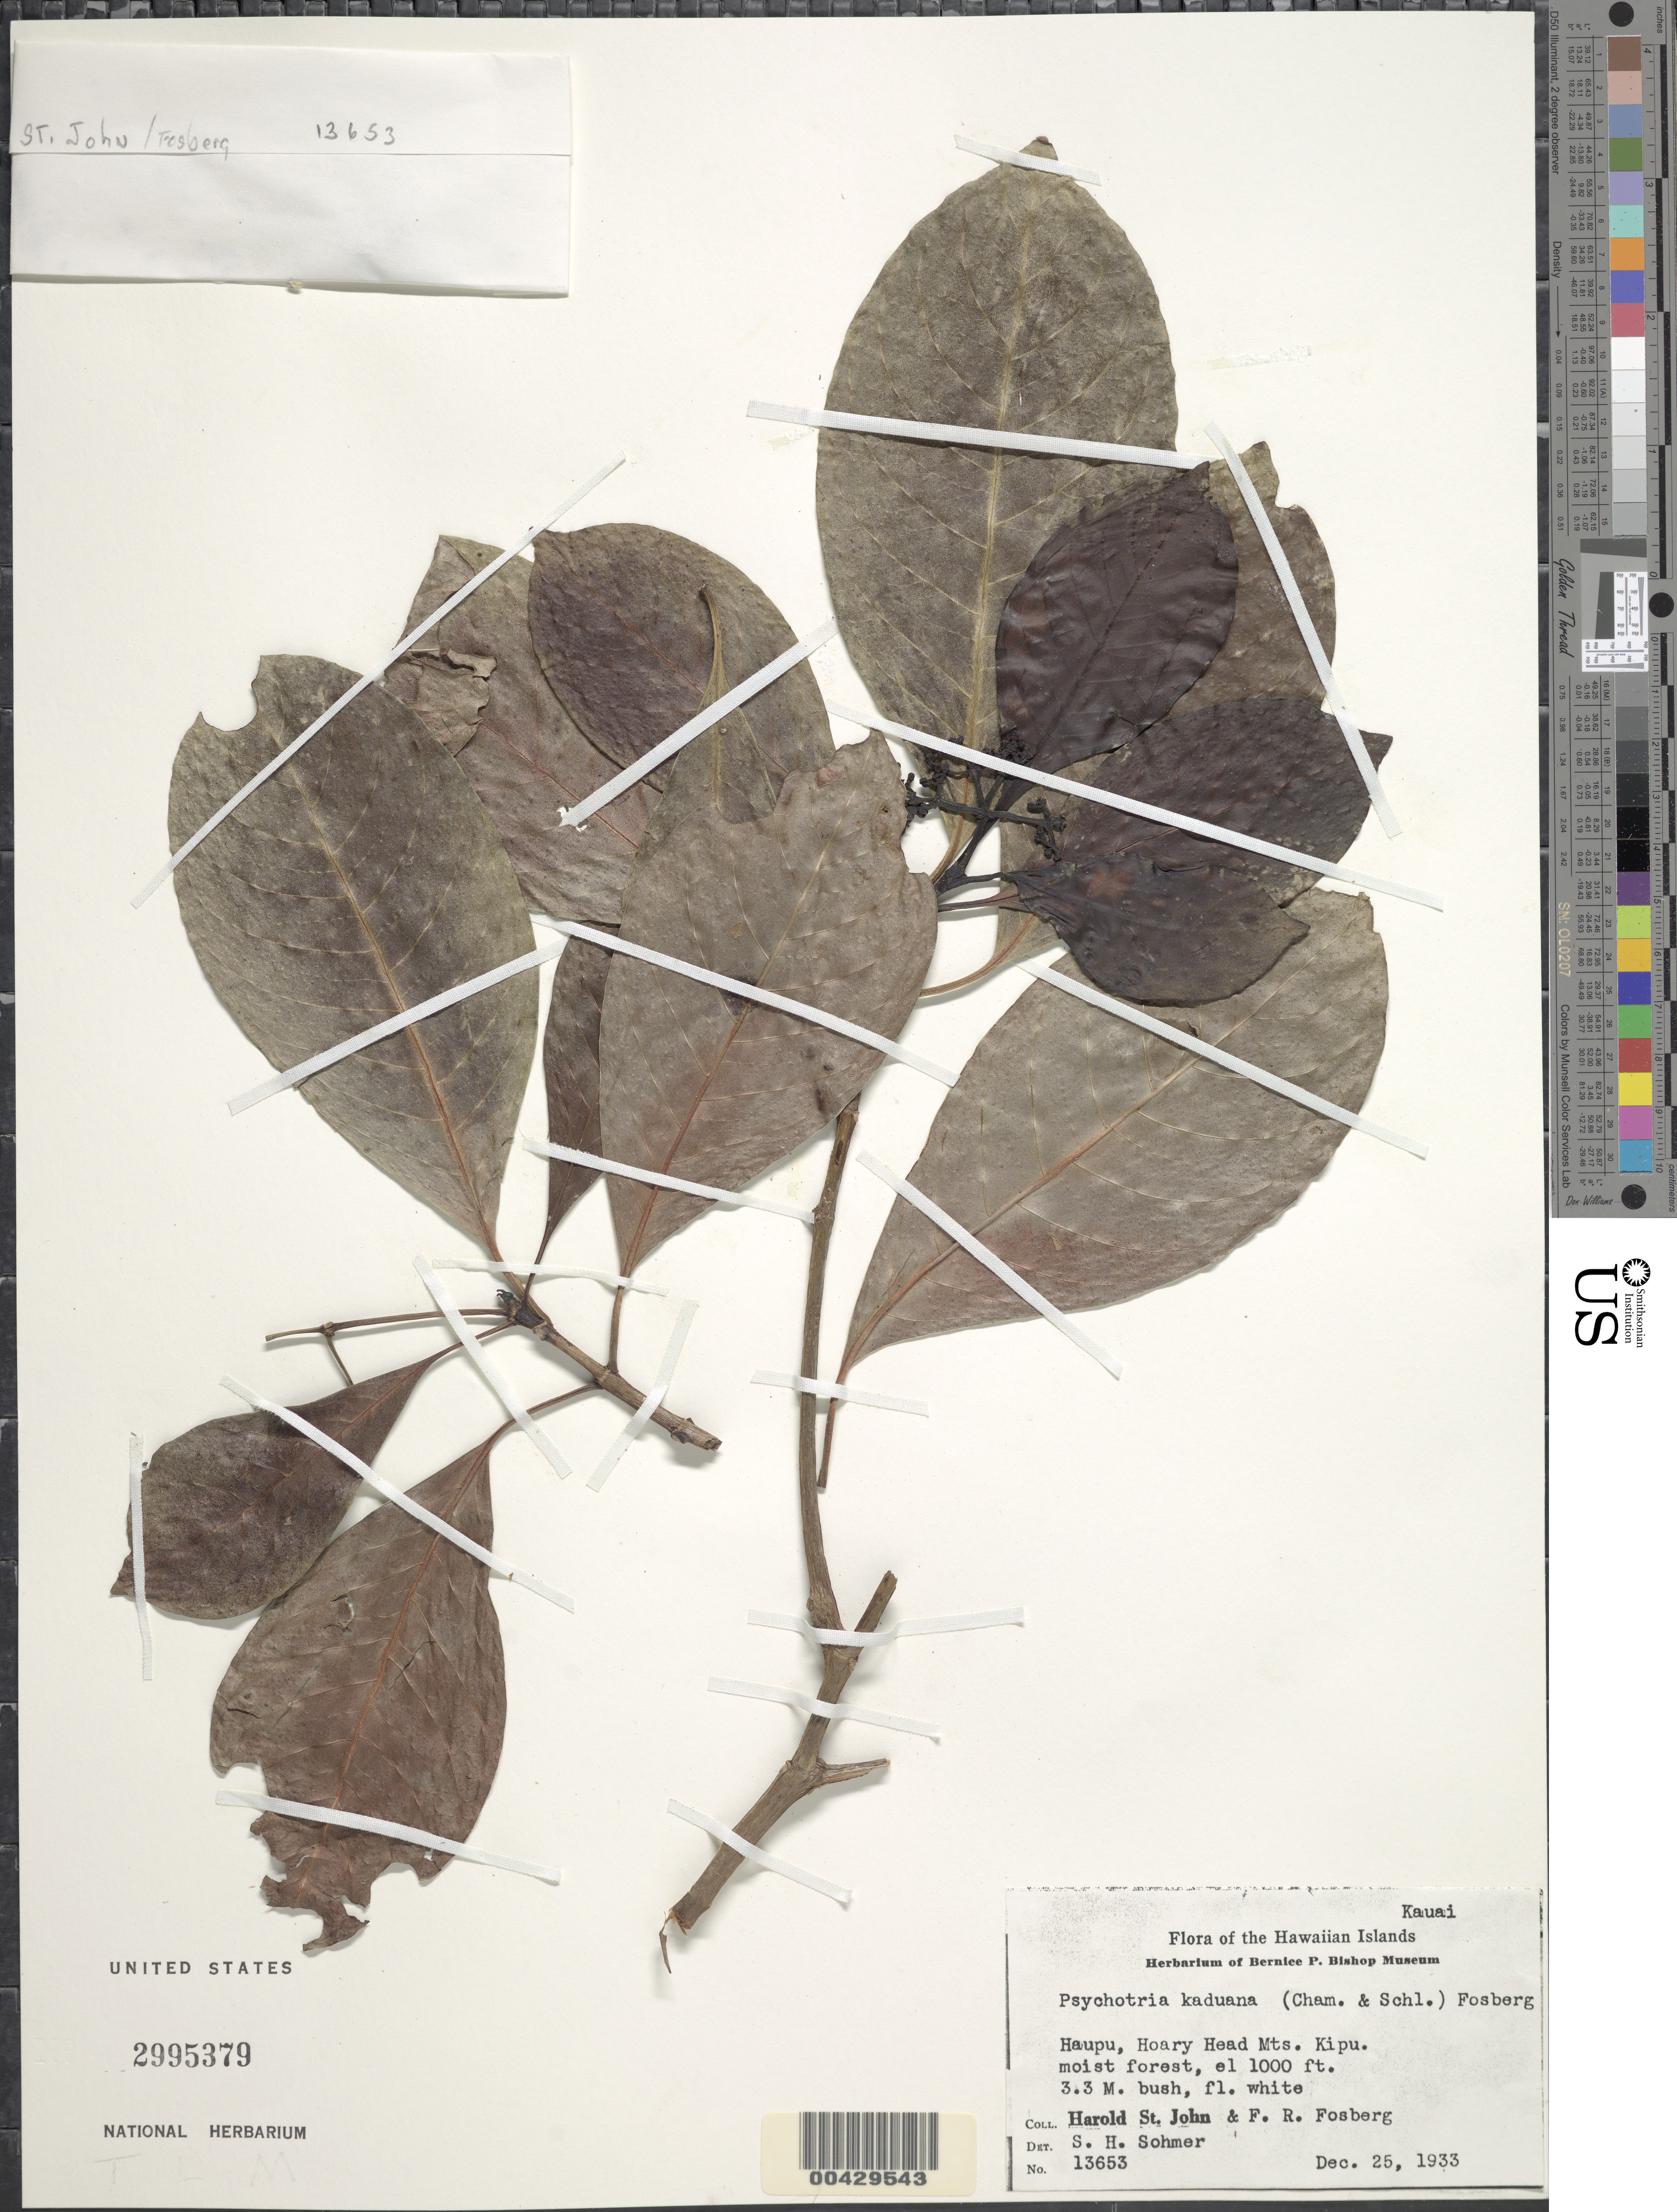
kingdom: Plantae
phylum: Tracheophyta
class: Magnoliopsida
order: Gentianales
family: Rubiaceae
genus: Psychotria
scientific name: Psychotria kaduana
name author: (Cham. & Schltdl.) Fosberg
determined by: Sohmer, S. H.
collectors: H. St. John & F. R. Fosberg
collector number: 13653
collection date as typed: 25 Dec 1933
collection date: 1933-12-25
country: United States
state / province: Hawaii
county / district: Kauai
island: Kaua'i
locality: Haupu, Hoary Head Mountains, Kipu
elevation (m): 305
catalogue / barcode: US 2995379